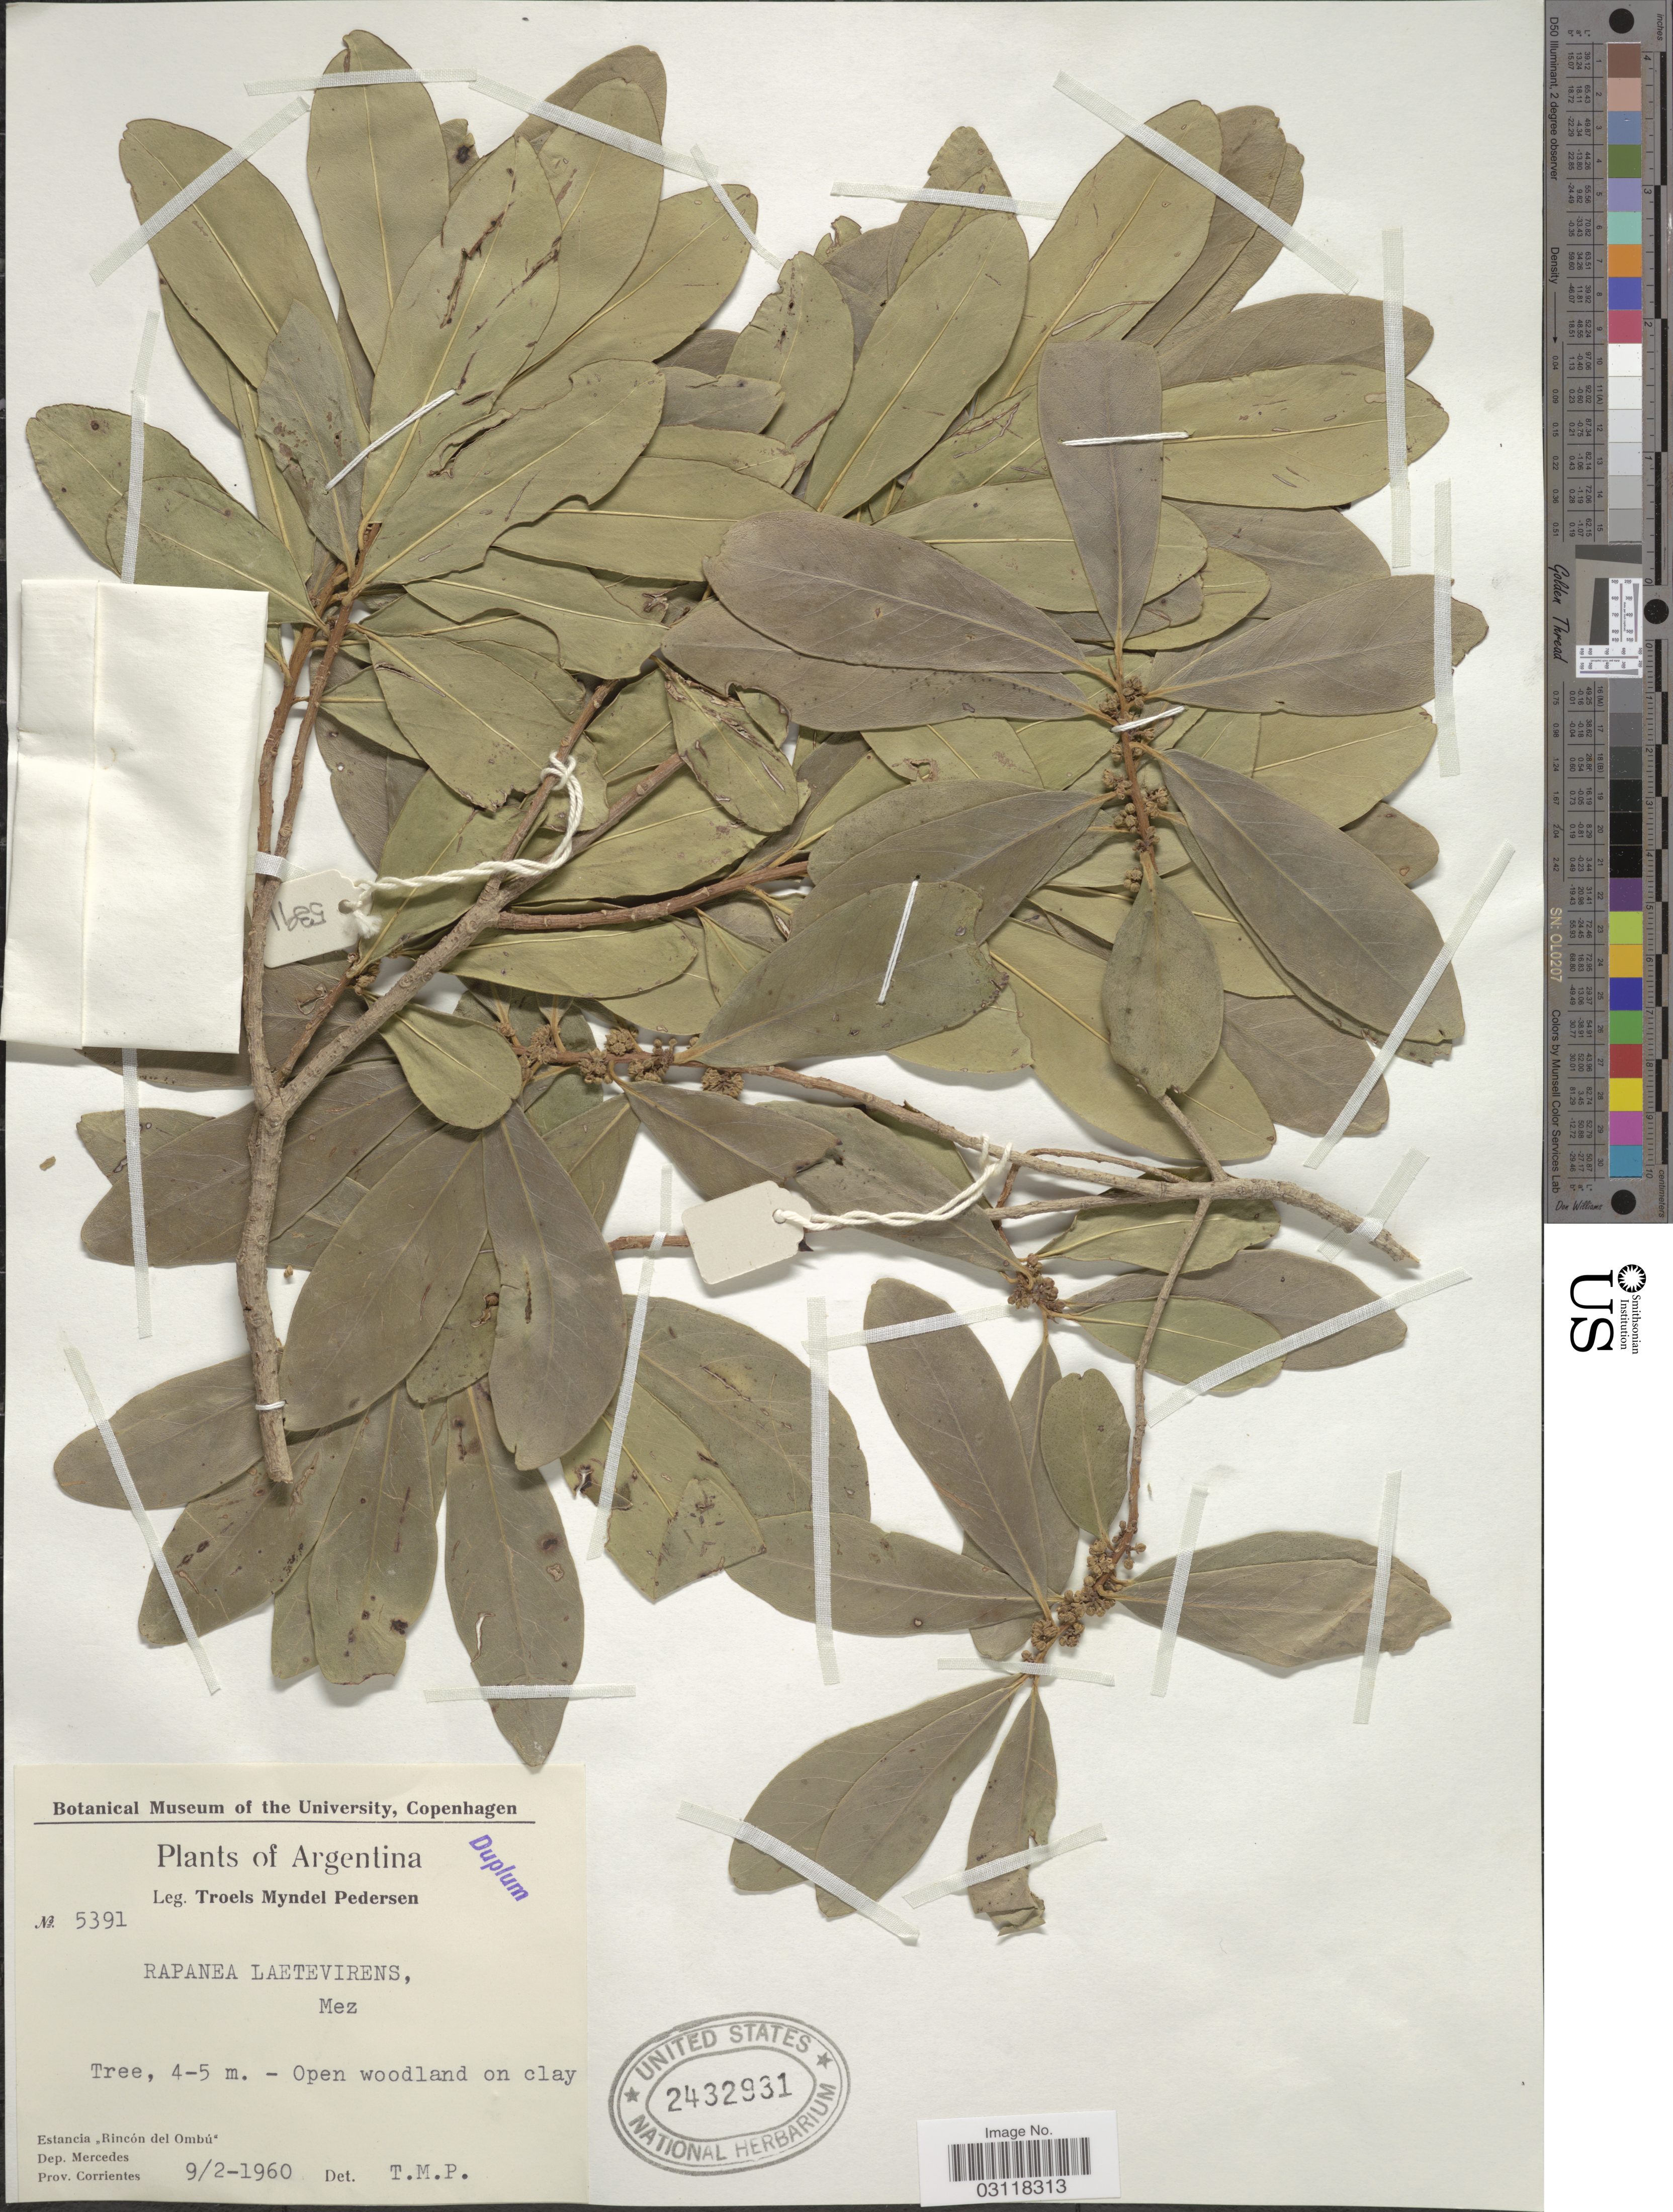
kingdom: Plantae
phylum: Tracheophyta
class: Magnoliopsida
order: Ericales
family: Primulaceae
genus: Rapanea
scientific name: Rapanea laetevirens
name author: Mez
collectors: T. Pederson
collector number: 5391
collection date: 1960-02-09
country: Argentina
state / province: Corrientes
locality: Estancia "Rincón del Ombú". Dep. Mercedes. Prov. Corrientes.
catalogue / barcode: US 2432931